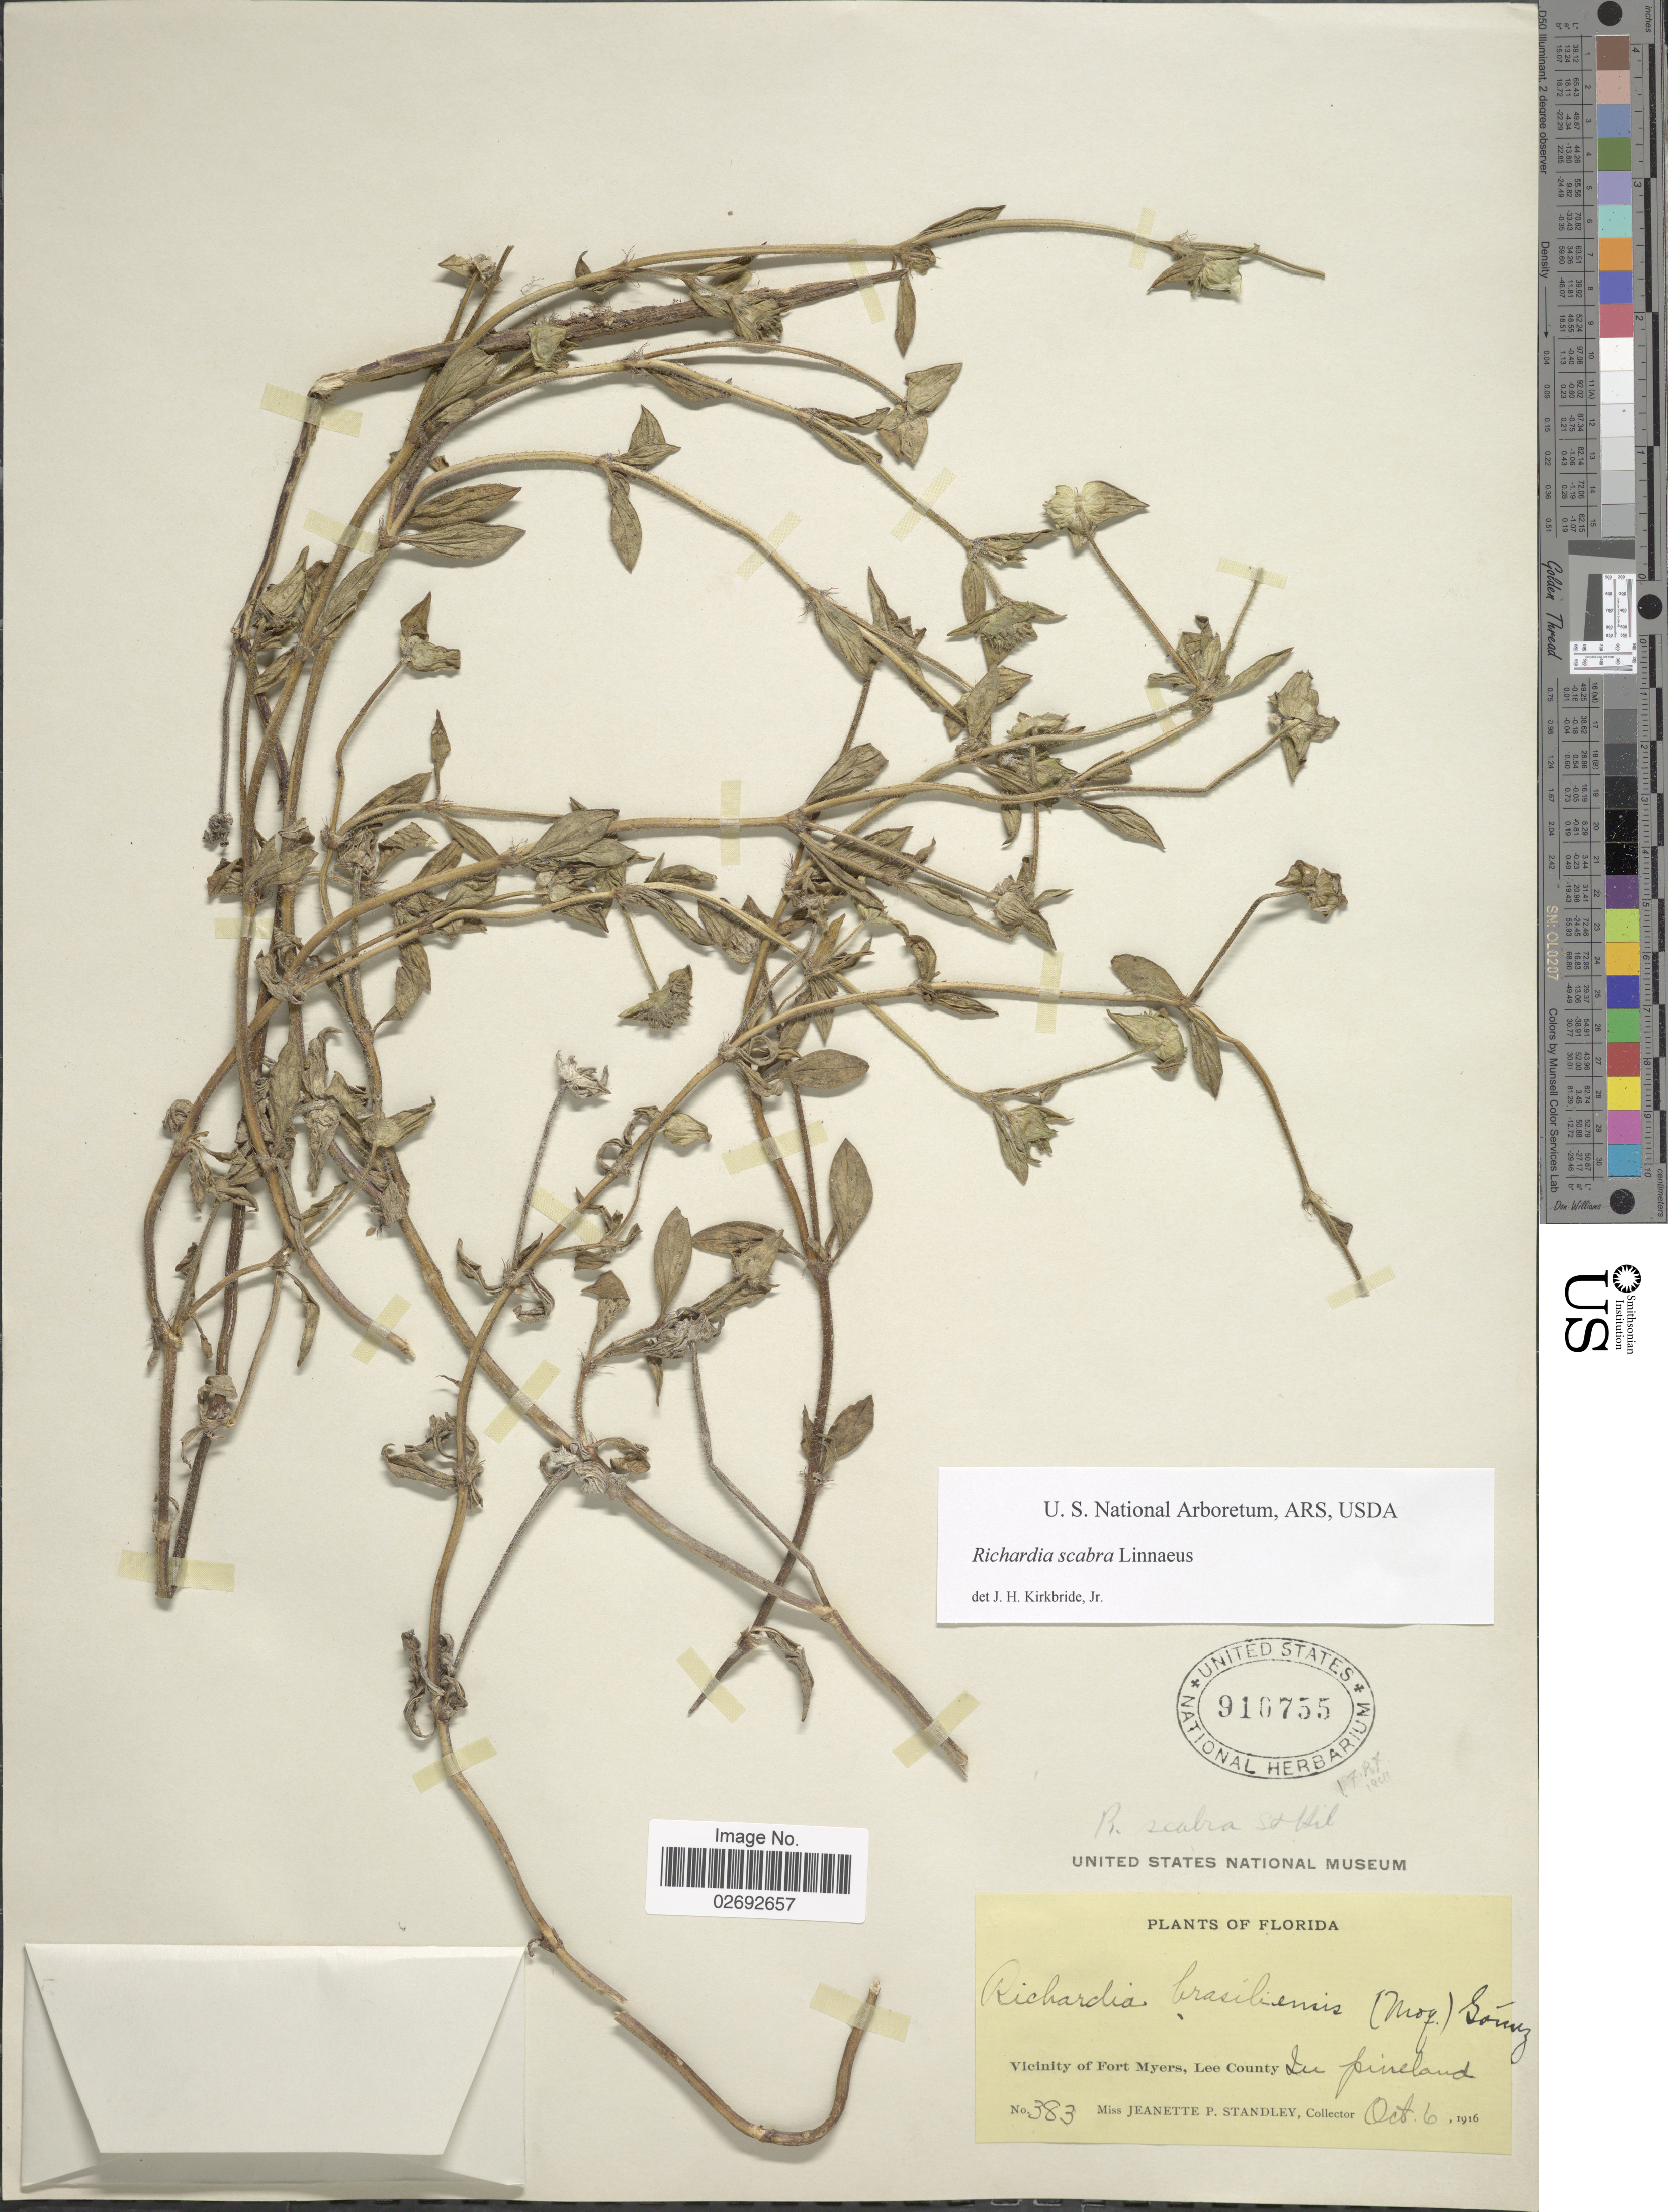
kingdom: Plantae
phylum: Tracheophyta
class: Magnoliopsida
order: Gentianales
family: Rubiaceae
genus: Richardia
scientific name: Richardia scabra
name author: L.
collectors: J. P. Standley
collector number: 383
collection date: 1916-10-06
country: United States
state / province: Florida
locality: Vicinity of Fort Myers, Lee County, in pineland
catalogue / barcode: US 910755